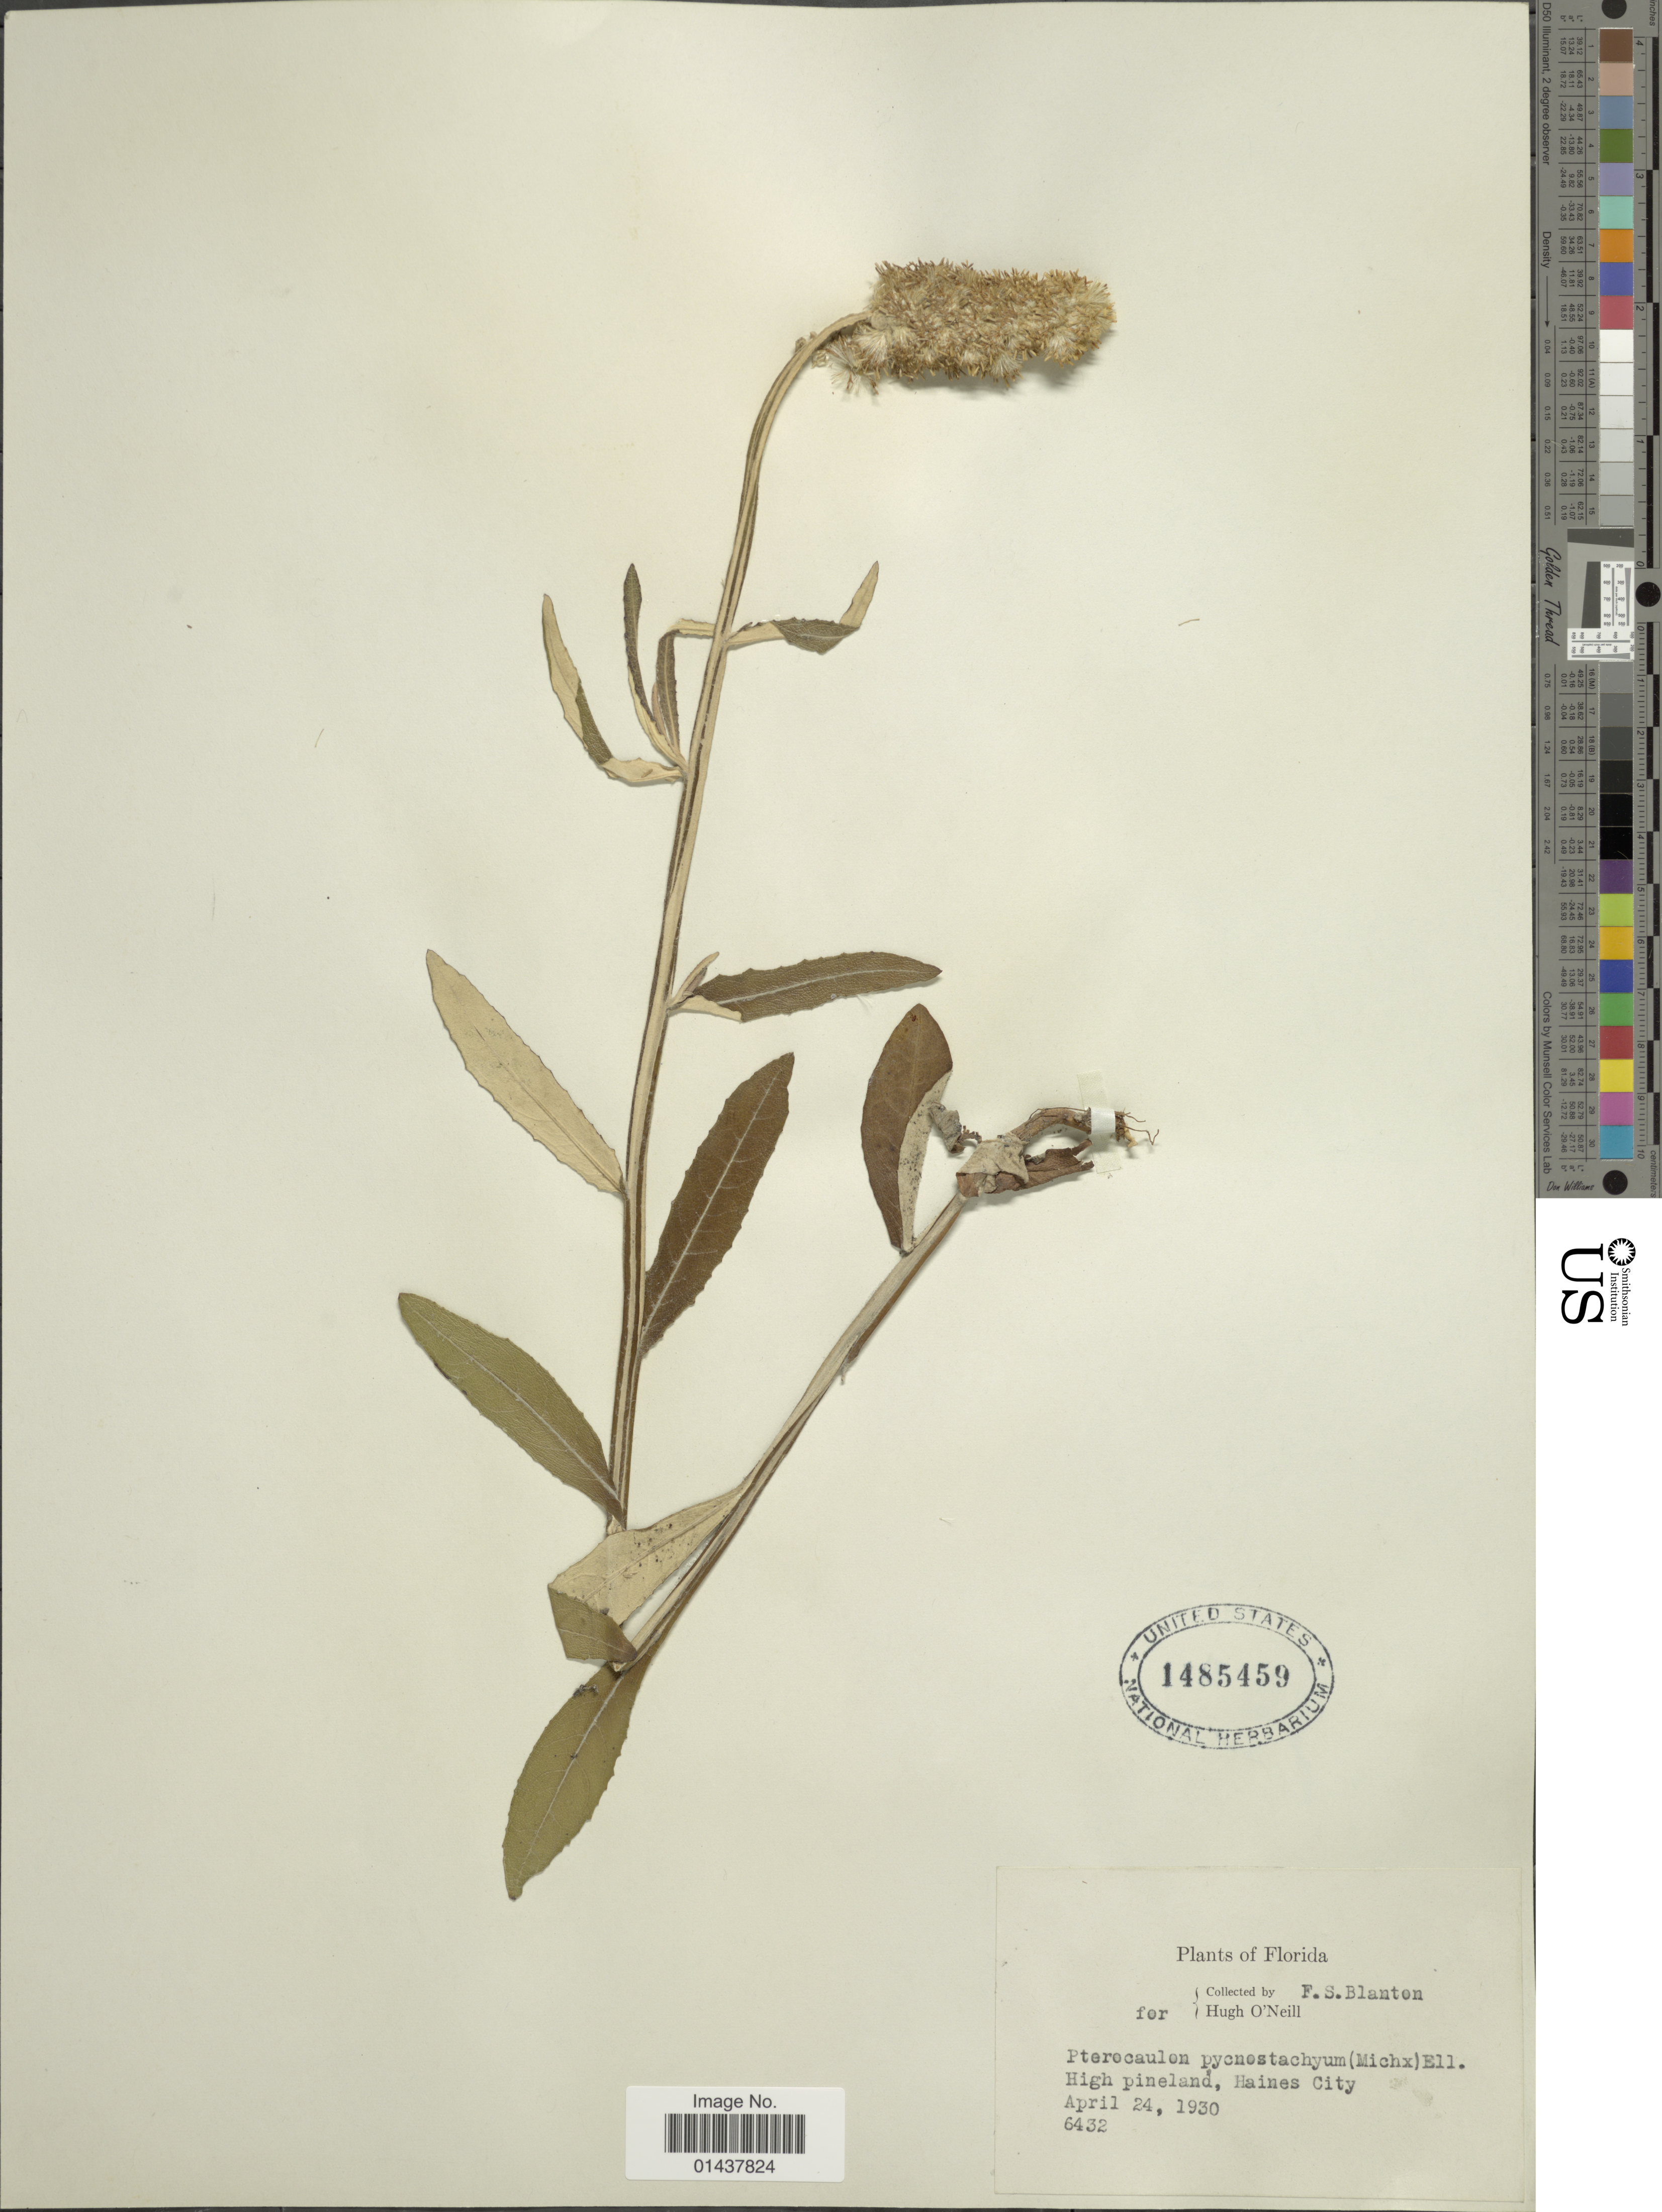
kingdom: Plantae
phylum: Tracheophyta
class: Magnoliopsida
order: Asterales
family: Asteraceae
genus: Pterocaulon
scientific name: Pterocaulon pycnostachyum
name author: (Michx.) Elliott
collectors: F. S. Blanton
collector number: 6432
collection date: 1930-04-24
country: United States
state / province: Florida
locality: Haines City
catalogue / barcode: US 1485459